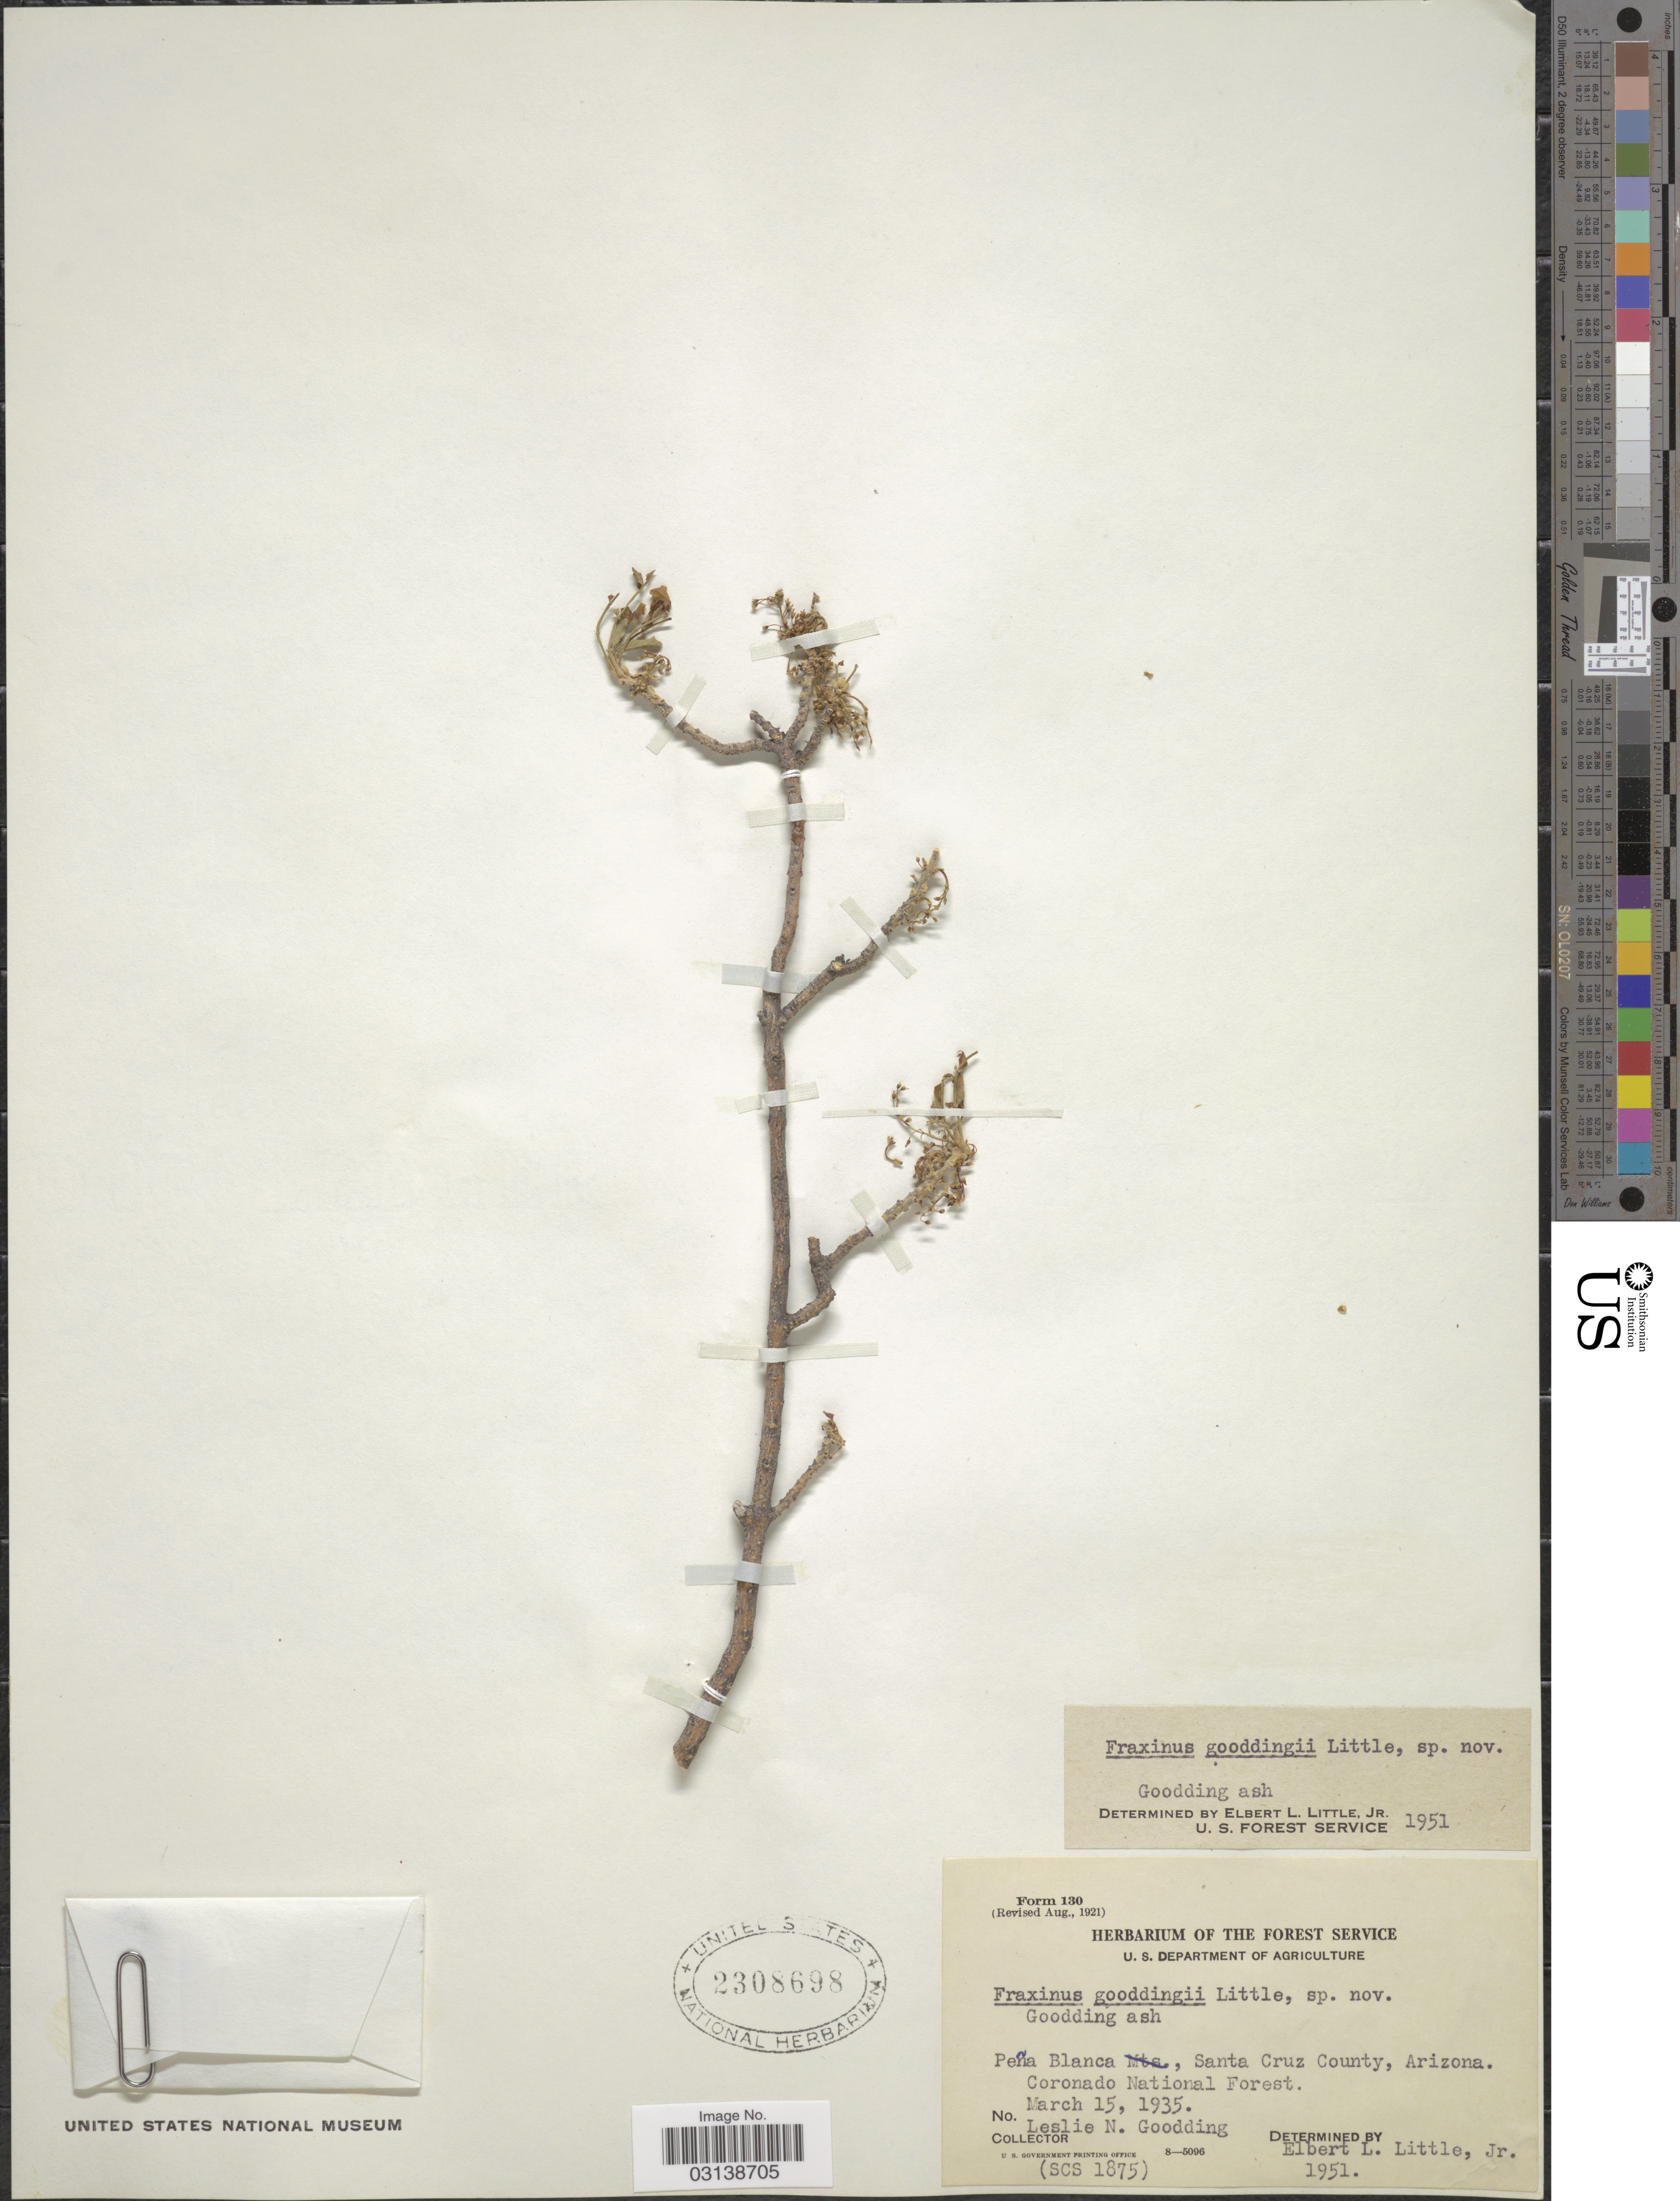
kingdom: Plantae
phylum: Tracheophyta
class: Magnoliopsida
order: Lamiales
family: Oleaceae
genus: Fraxinus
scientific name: Fraxinus gooddingii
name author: Little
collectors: L. N. Goodding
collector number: (SCS1875)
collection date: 1935-03-15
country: United States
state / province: Arizona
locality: Peña Blanca, Santa Cruz County. Coronado National Forest.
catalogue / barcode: US 2308698